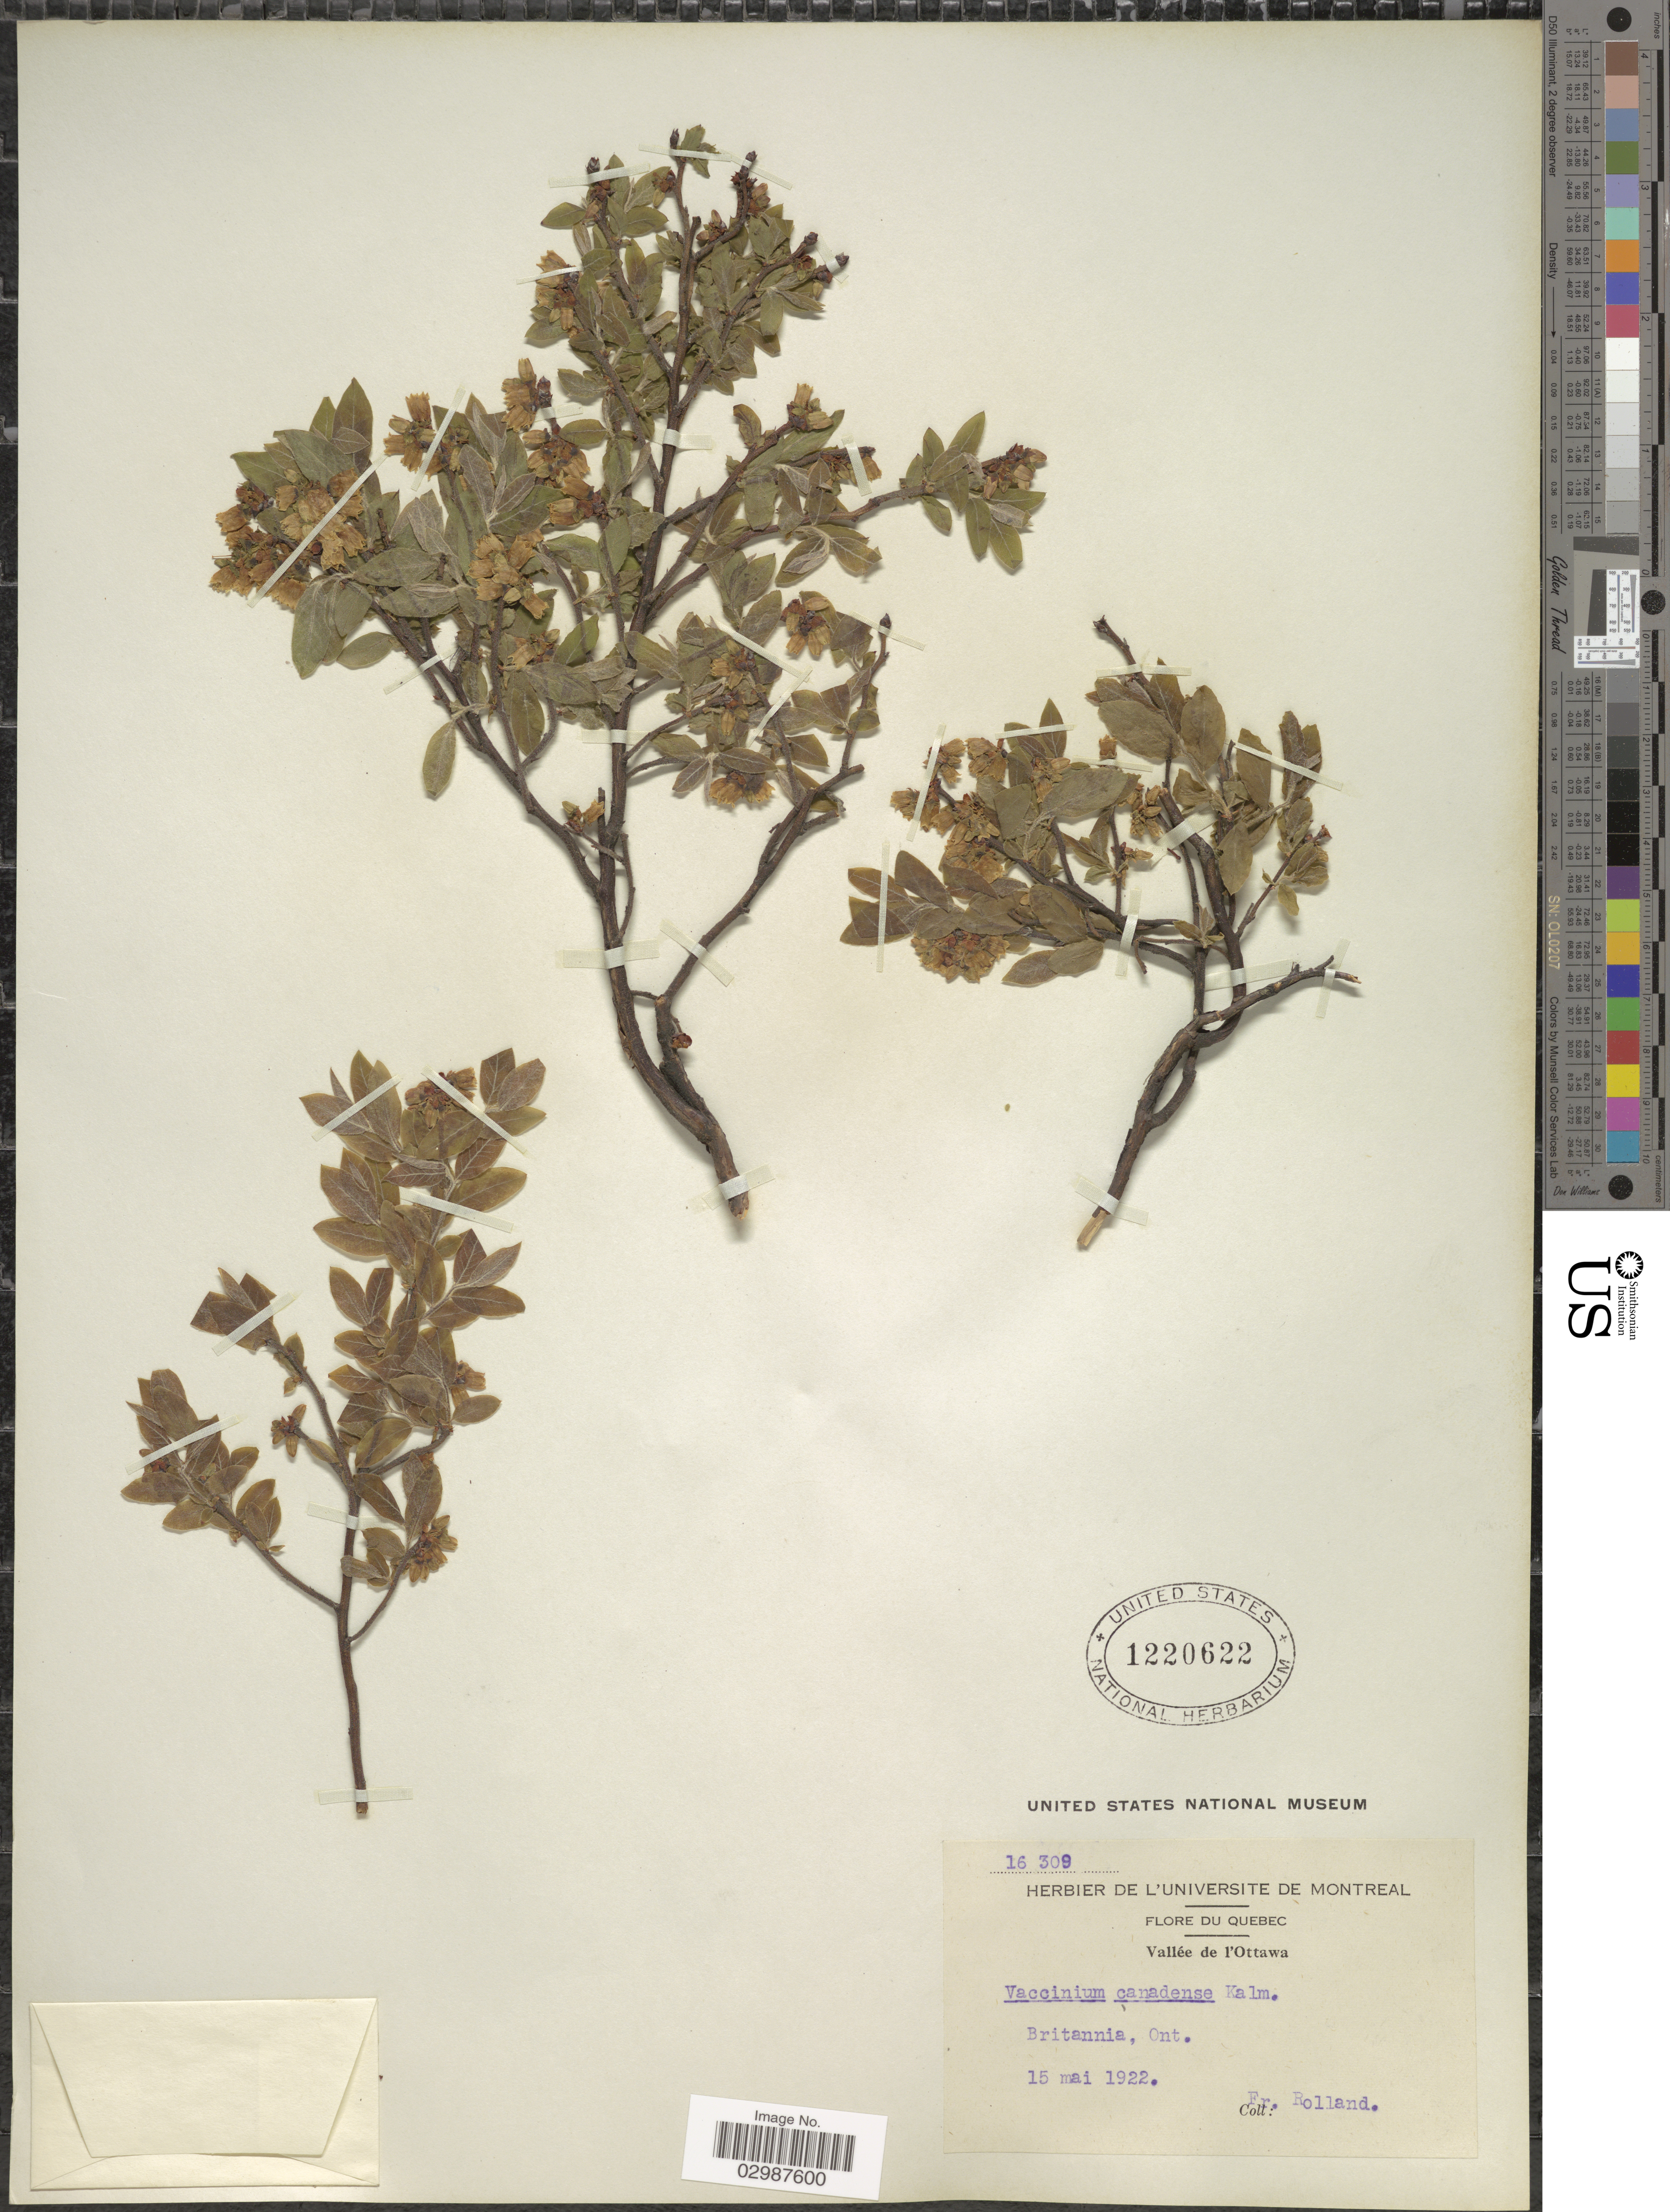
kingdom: Plantae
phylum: Tracheophyta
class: Magnoliopsida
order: Ericales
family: Ericaceae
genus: Vaccinium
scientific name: Vaccinium canadense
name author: Kalm ex Richardson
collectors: F. Rolland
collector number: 163091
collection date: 1922-05-15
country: Canada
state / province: Ontario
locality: Vallée de l'Ottawa. Britannia, Ont.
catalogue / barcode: US 1220622